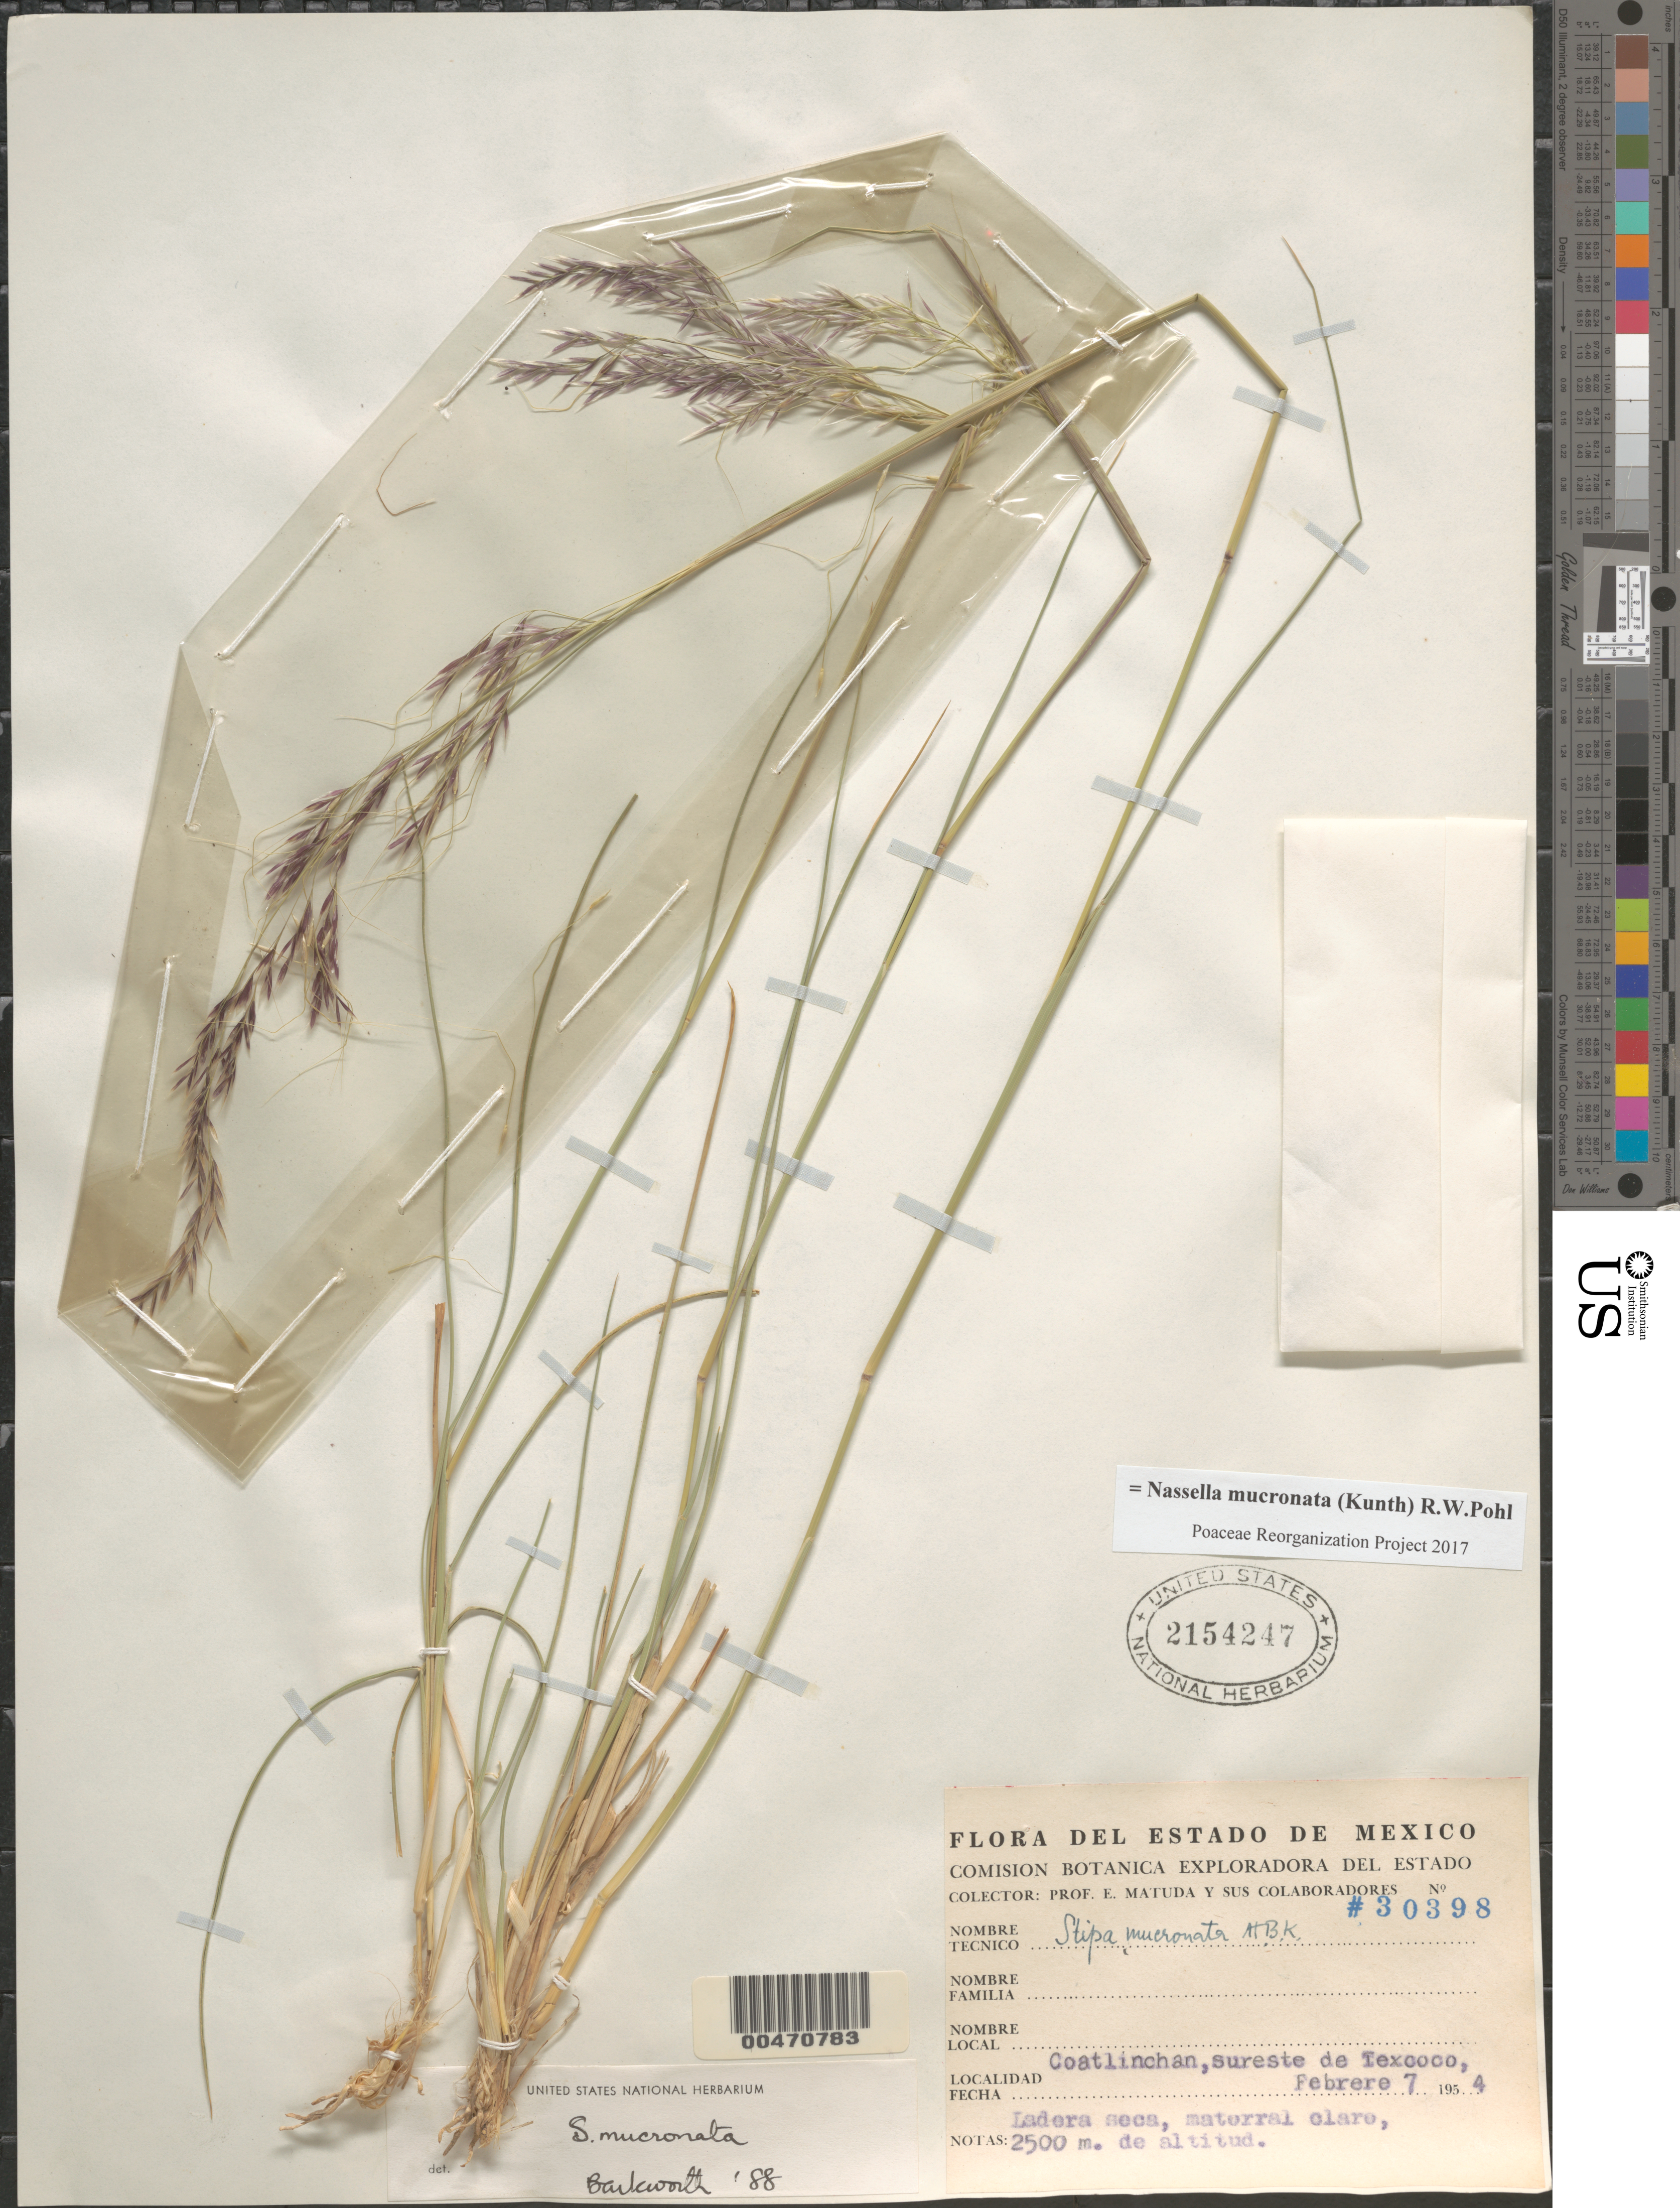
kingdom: Plantae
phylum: Tracheophyta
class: Liliopsida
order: Poales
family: Poaceae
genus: Nassella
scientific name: Nassella mucronata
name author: (Kunth) R.W. Pohl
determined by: Poaceae Reorganization Project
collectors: E. Matuda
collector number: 30398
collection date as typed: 7 Feb 1954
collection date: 1954-02-07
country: Mexico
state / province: México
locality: Coatlinchan, SE of Texcoco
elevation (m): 2500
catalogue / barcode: US 2154247